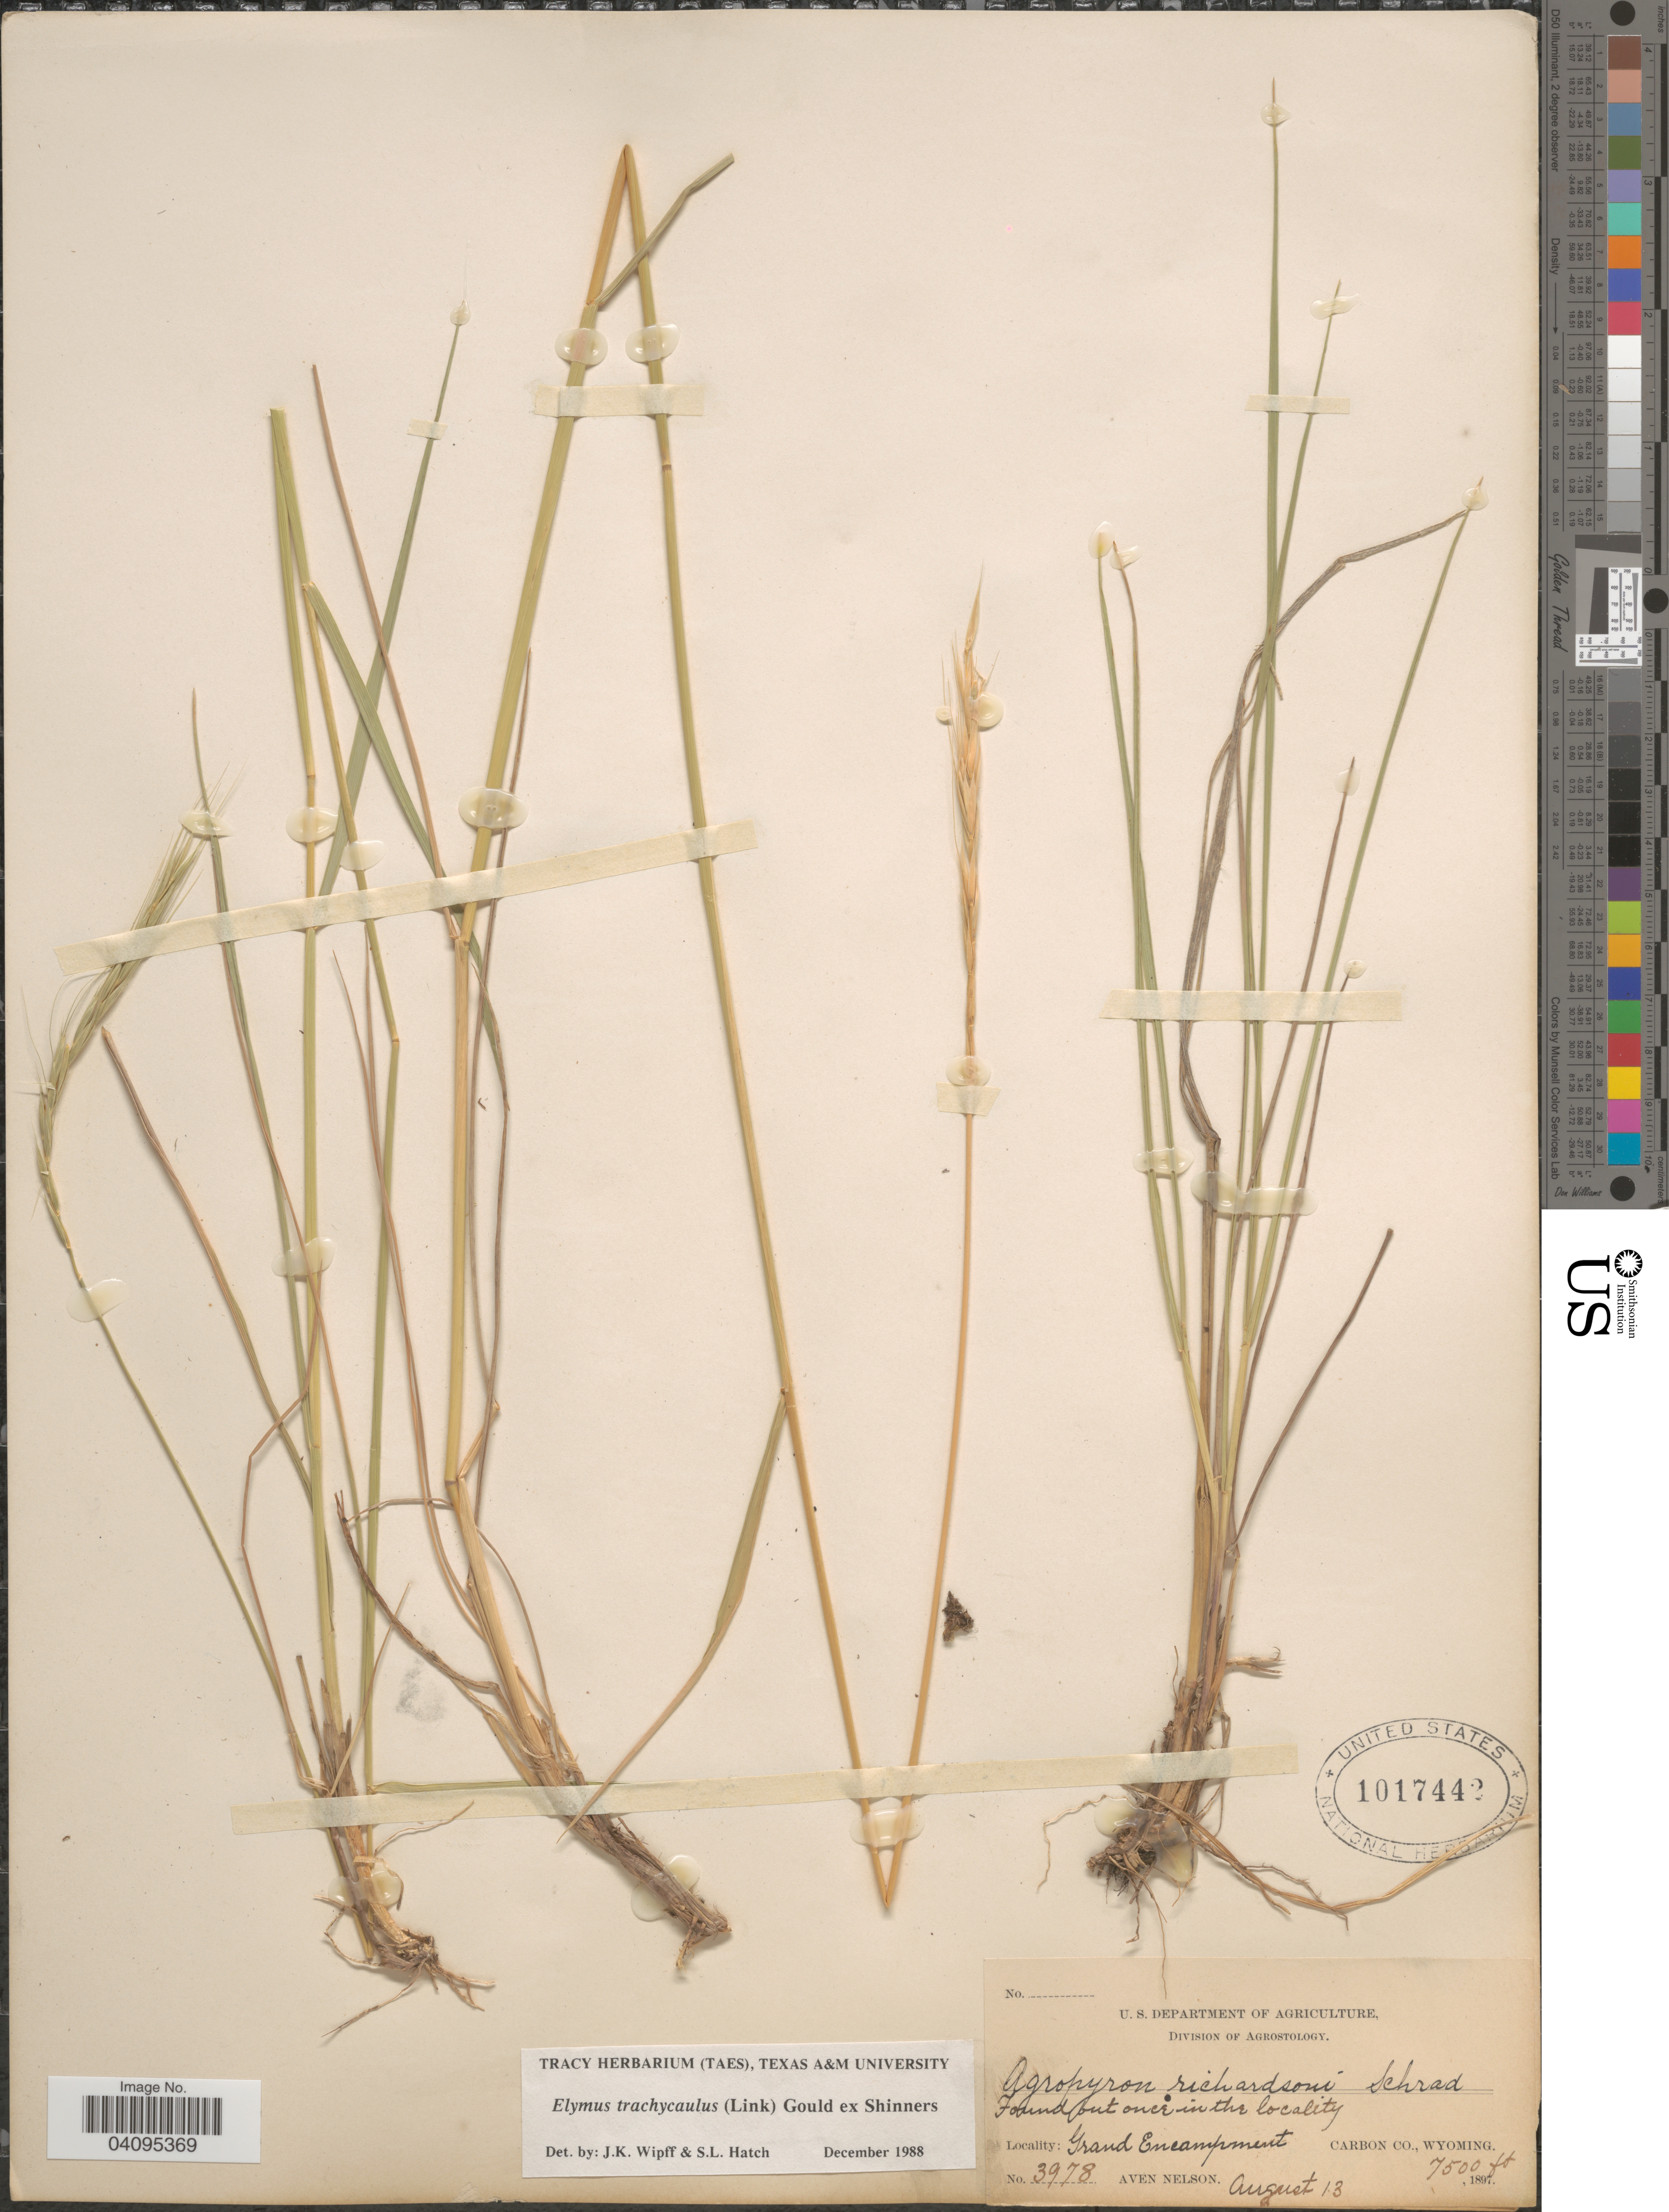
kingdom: Plantae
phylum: Tracheophyta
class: Liliopsida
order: Poales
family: Poaceae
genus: Elymus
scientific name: Elymus trachycaulus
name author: (Link) Gould ex Shinners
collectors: A. Nelson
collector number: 3978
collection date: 1897-08-13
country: United States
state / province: Wyoming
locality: Found but once in the locality. Grand Encampment. Carbon Co.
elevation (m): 2286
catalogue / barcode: US 1017442